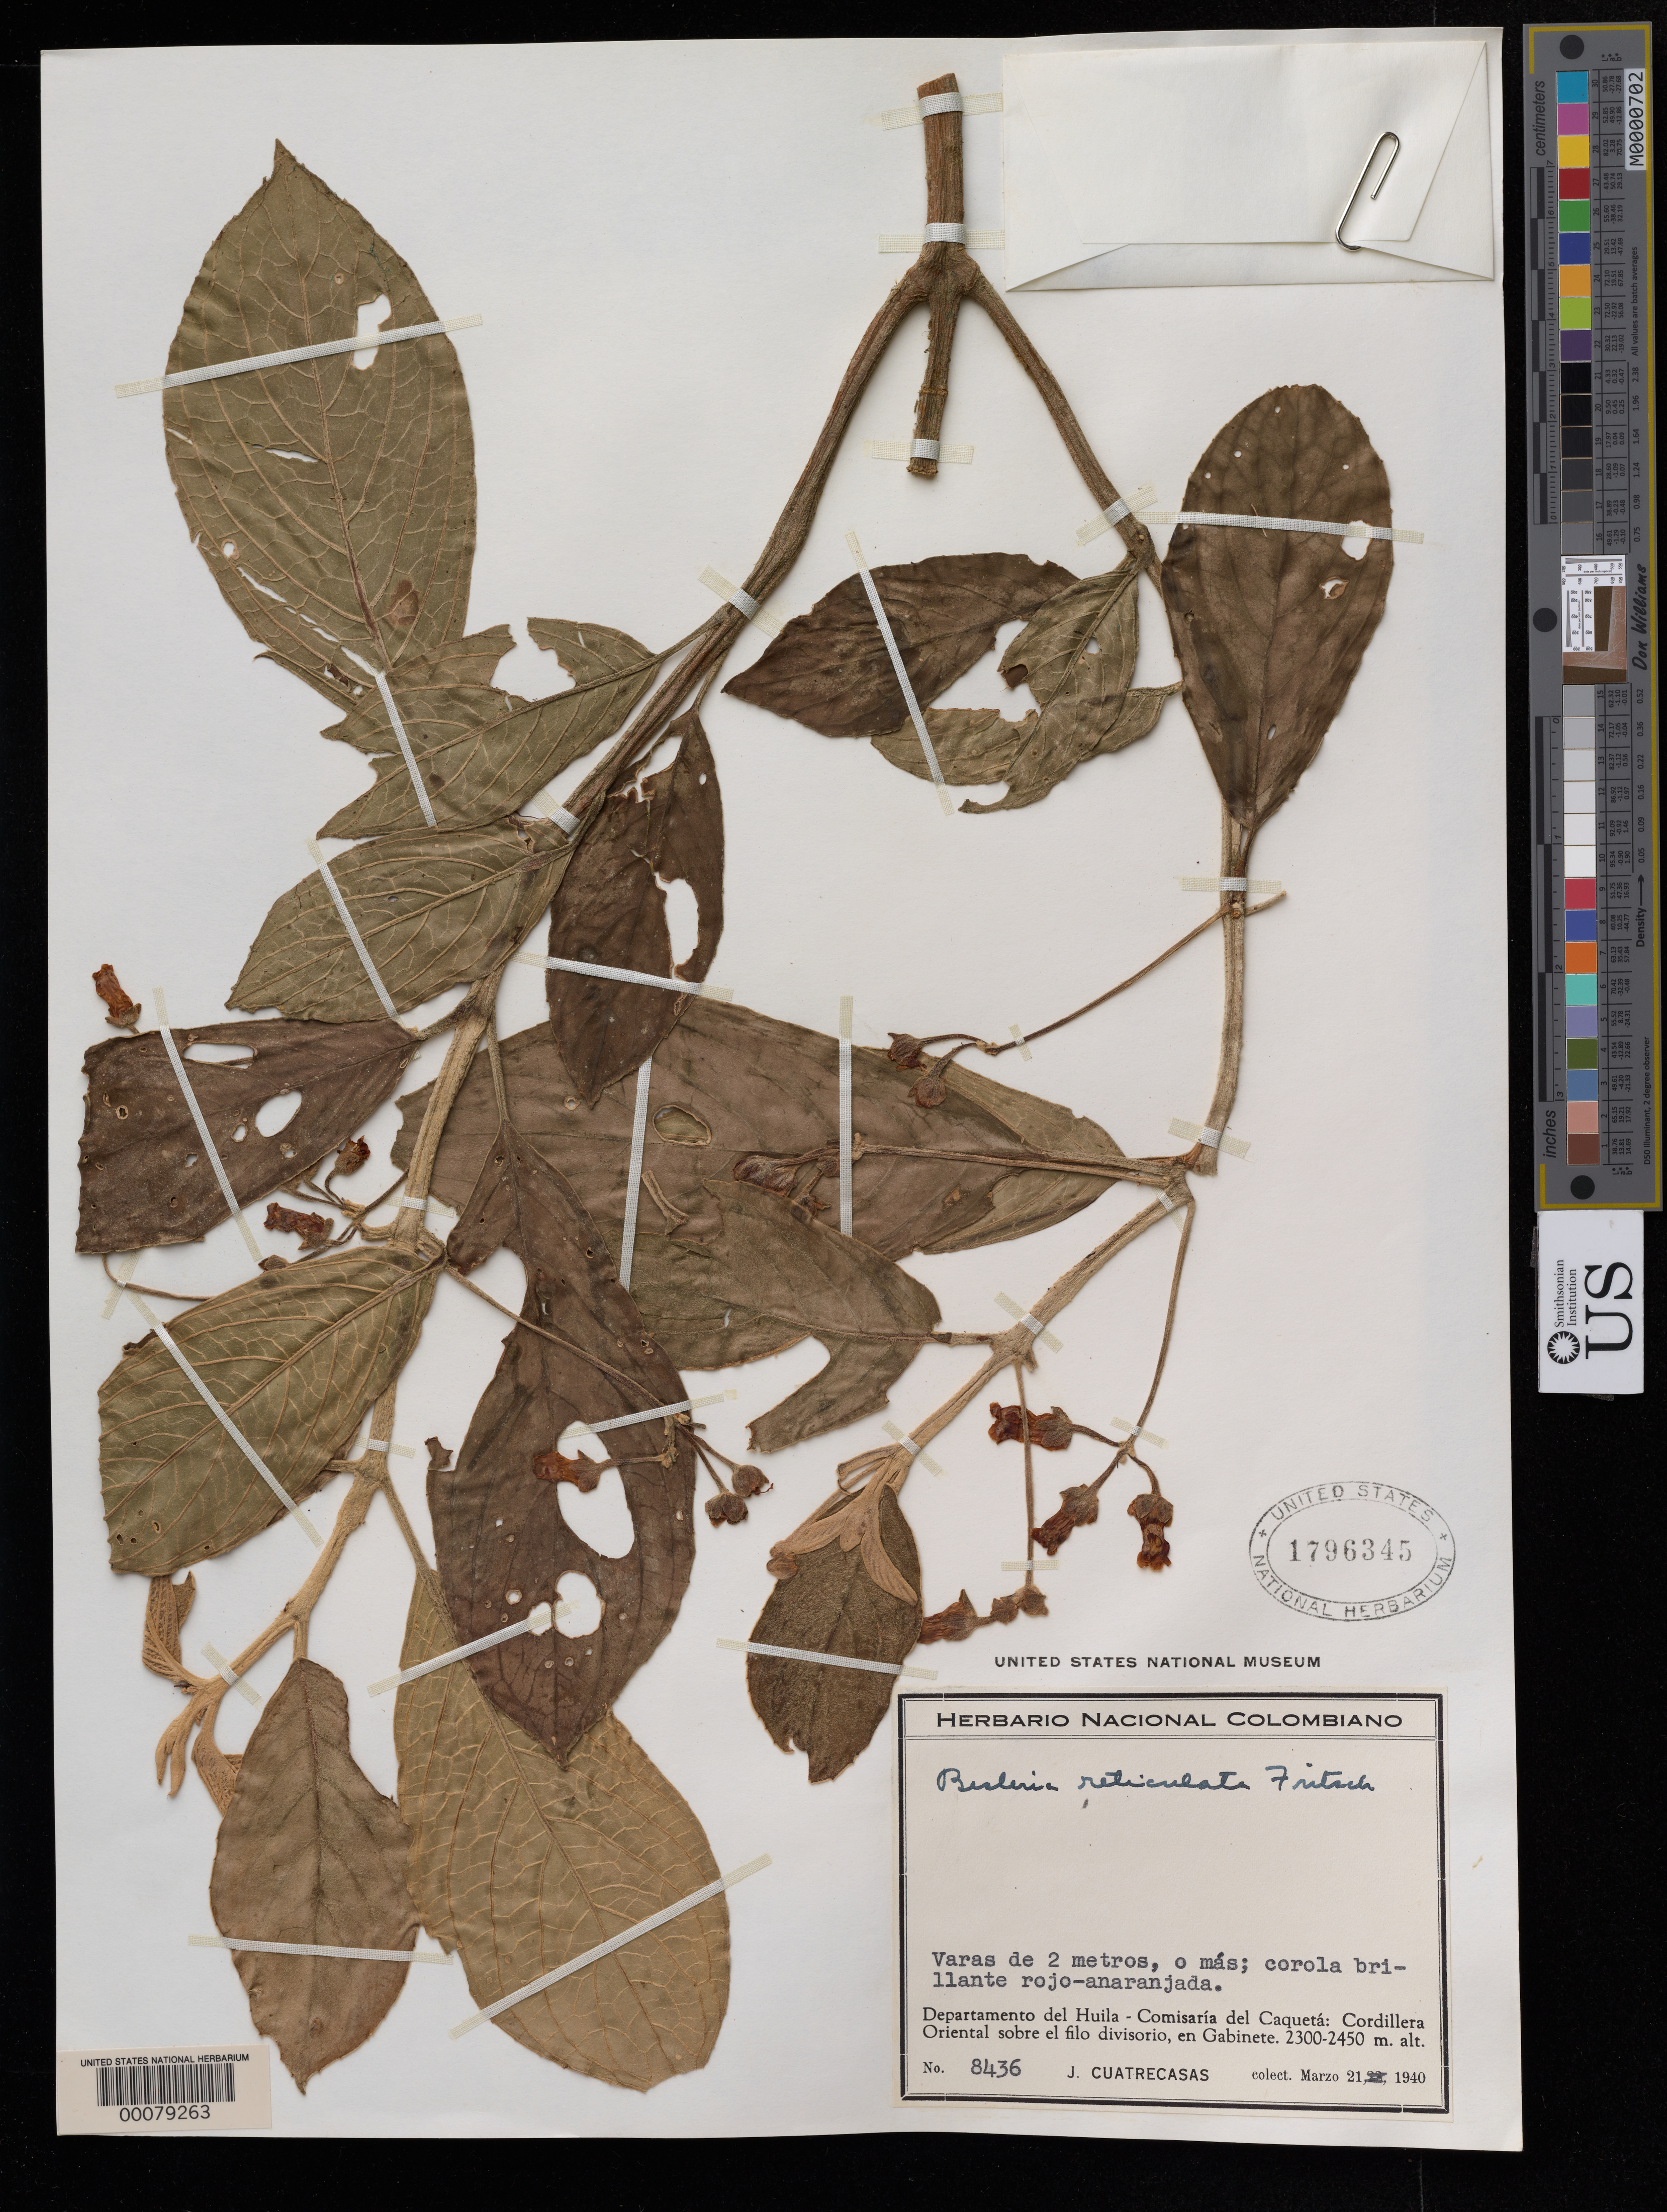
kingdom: Plantae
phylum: Tracheophyta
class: Magnoliopsida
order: Lamiales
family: Gesneriaceae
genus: Besleria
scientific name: Besleria reticulata var. reticulata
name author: Fritsch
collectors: J. Cuatrecasas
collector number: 8436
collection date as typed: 21 Mar 1940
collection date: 1940-03-21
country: Colombia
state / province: Huila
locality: Comisaria of Caquesta, Cordillera Oriental about the boundary in Gabinete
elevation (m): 2300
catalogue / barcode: US 1796345